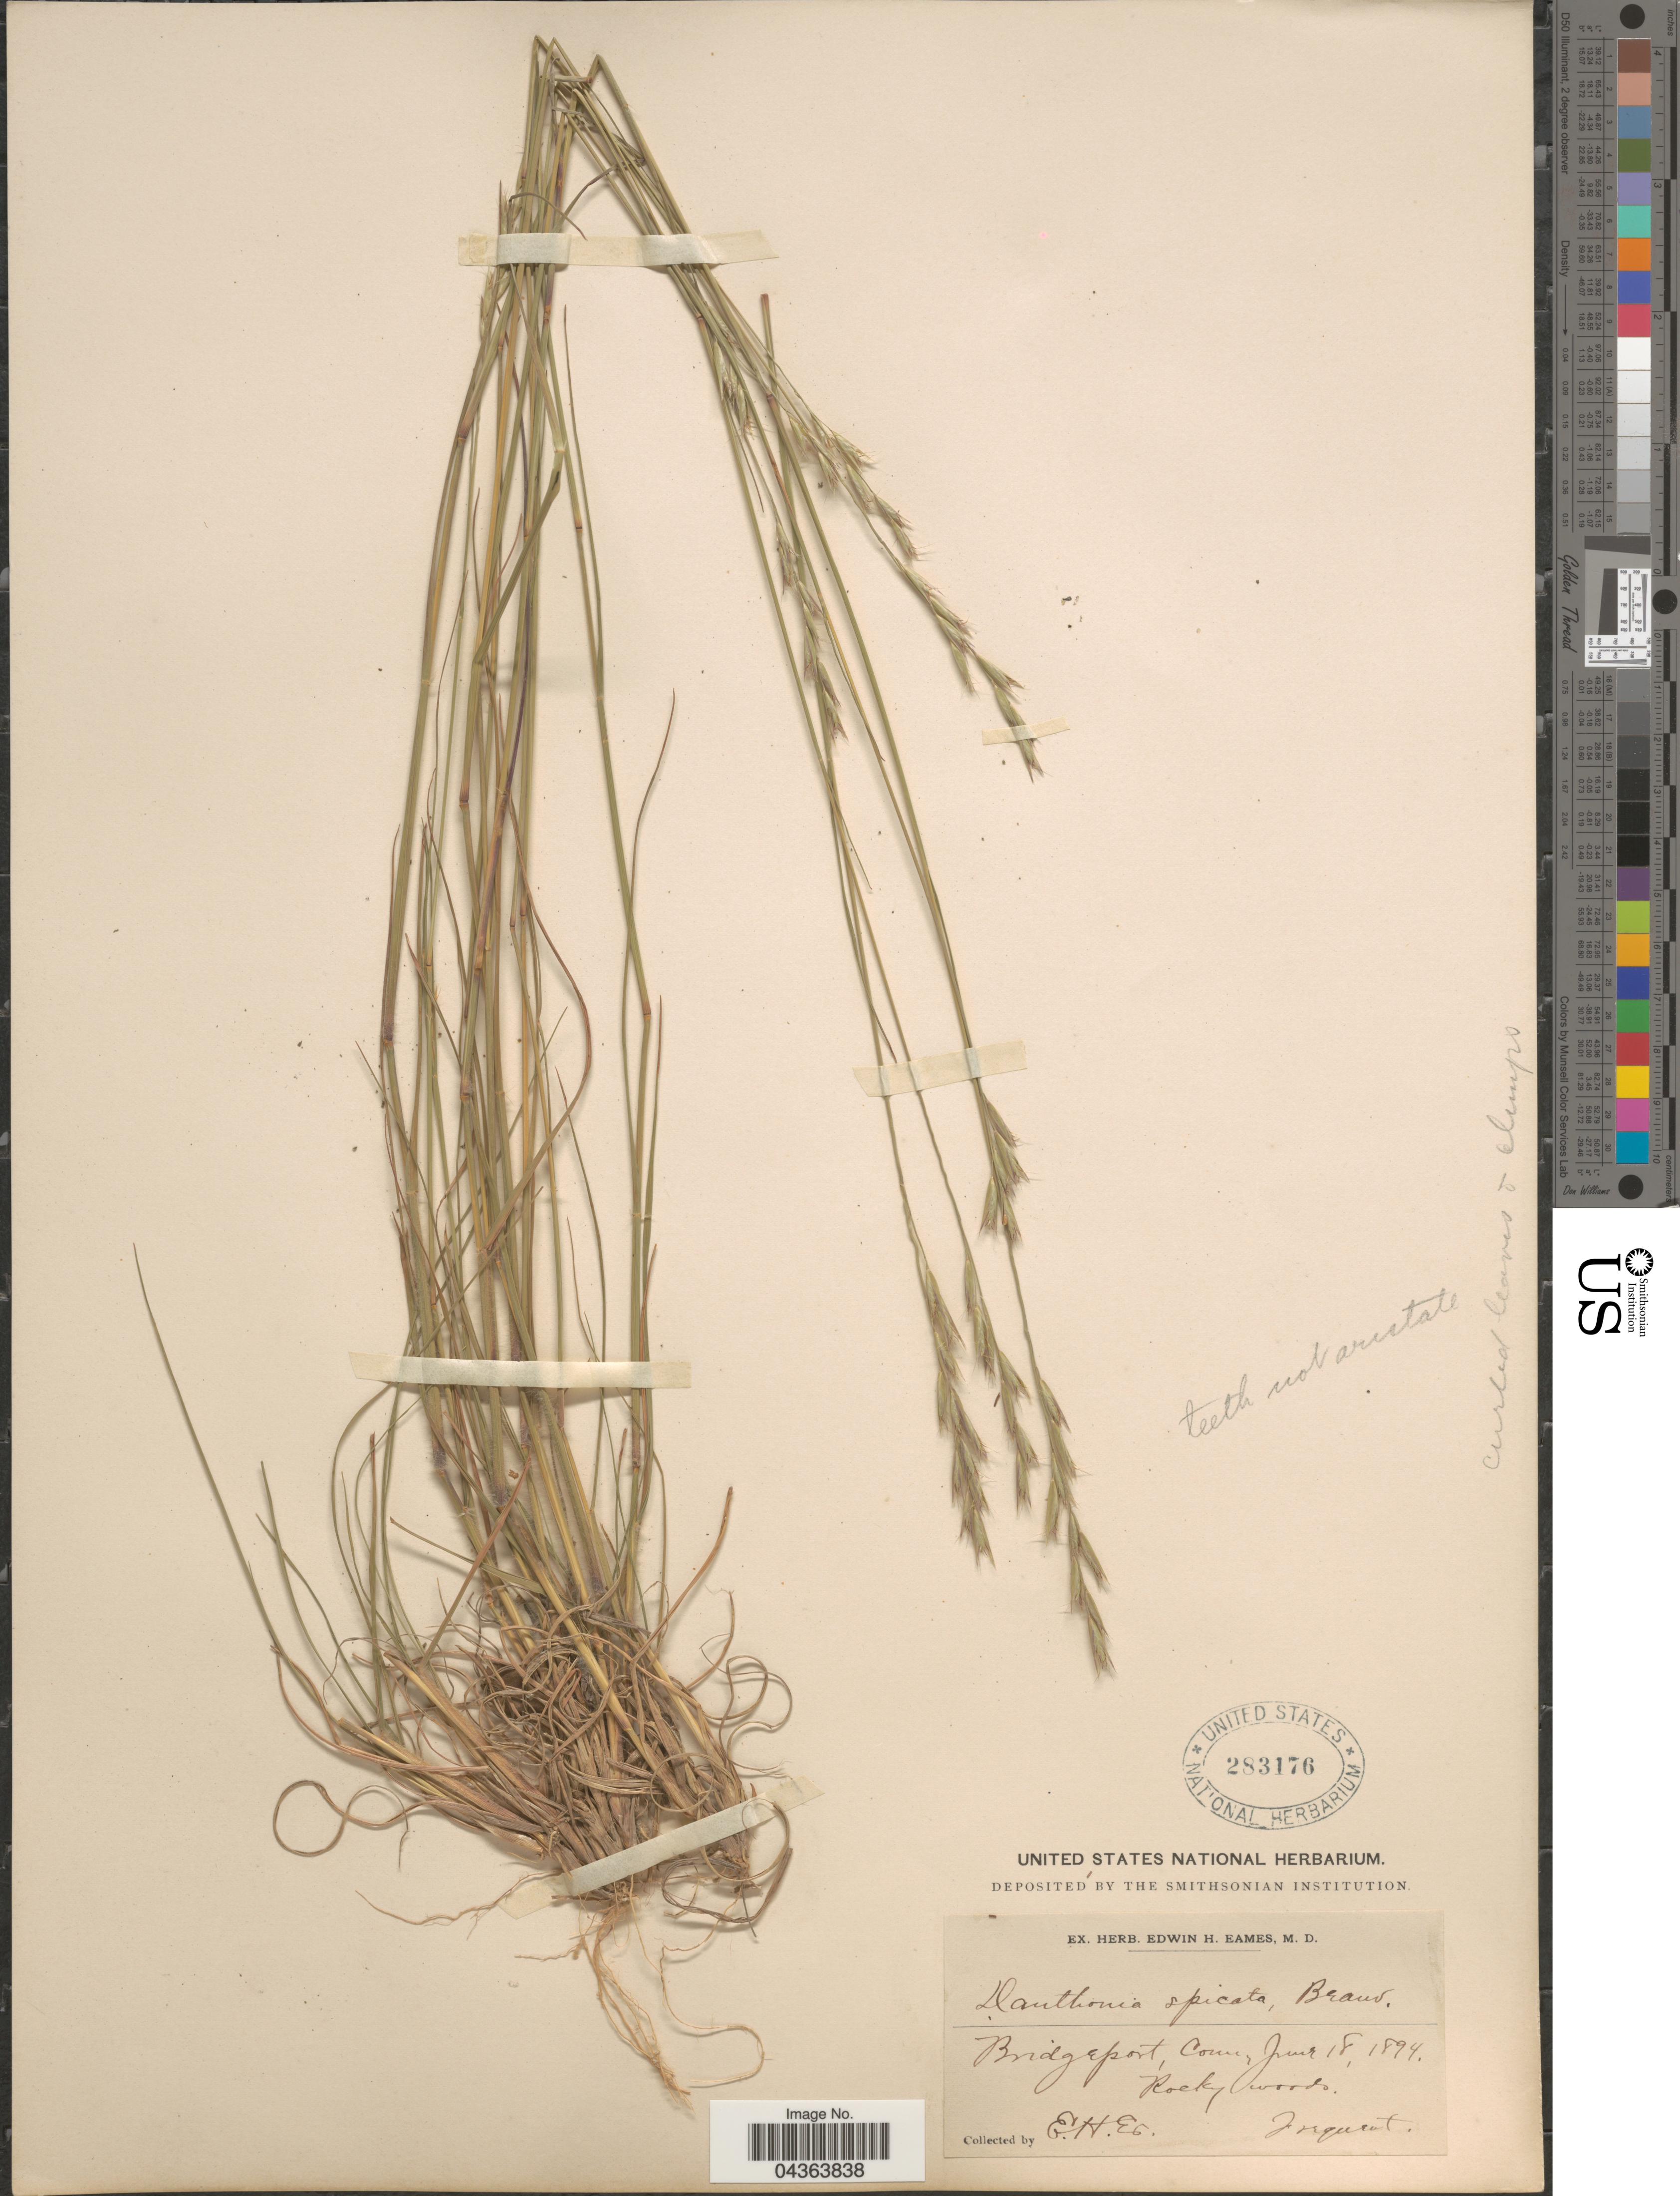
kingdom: Plantae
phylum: Tracheophyta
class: Liliopsida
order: Poales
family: Poaceae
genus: Danthonia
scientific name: Danthonia spicata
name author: (L.) P. Beauv. ex Roem. & Schult.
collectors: E. H. Eames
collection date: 1894-06-18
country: United States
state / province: Connecticut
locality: Bridgeport.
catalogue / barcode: US 283176